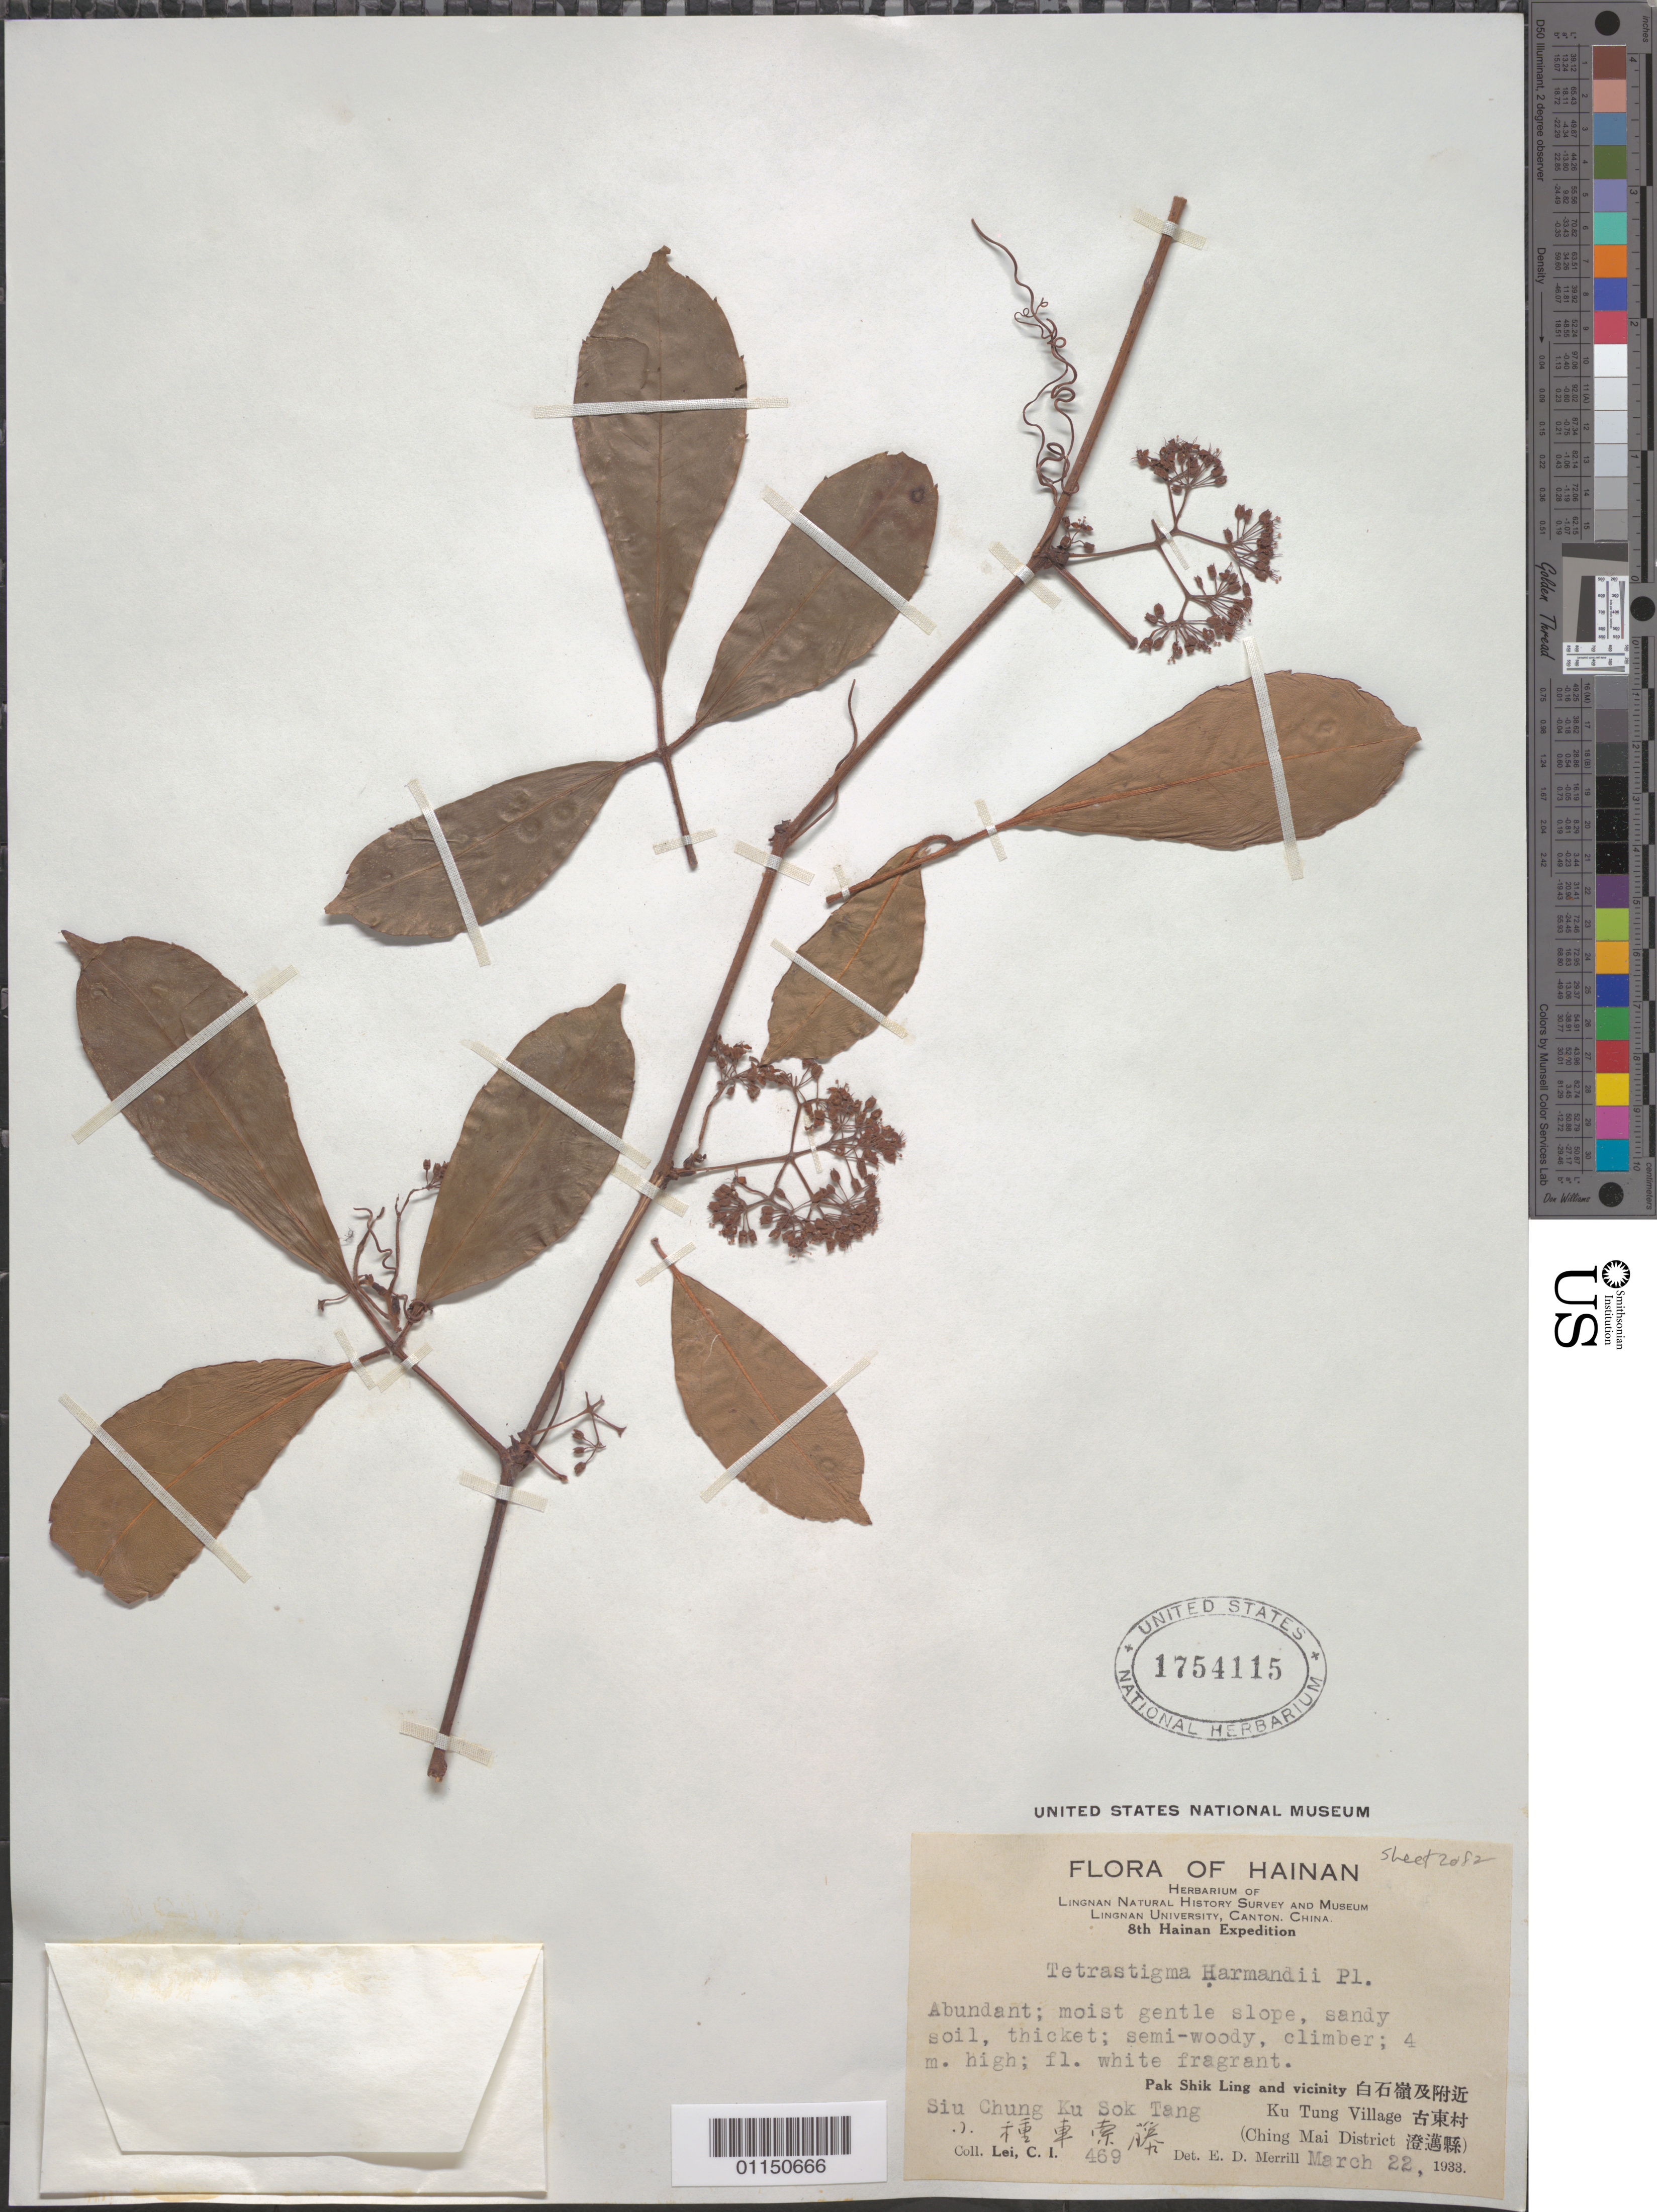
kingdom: Plantae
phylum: Tracheophyta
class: Magnoliopsida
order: Vitales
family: Vitaceae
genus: Tetrastigma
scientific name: Tetrastigma harmandii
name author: Planch.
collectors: C. I. Lei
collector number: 469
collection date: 1933-03-22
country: China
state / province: Hainan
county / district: Ching Mai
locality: Pak Shik Ling and vicinity. Ku Tung Village.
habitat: Abundant; moist gentle slope, sandy soil, thicket; semi-woody, climber.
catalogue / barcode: US 1754115